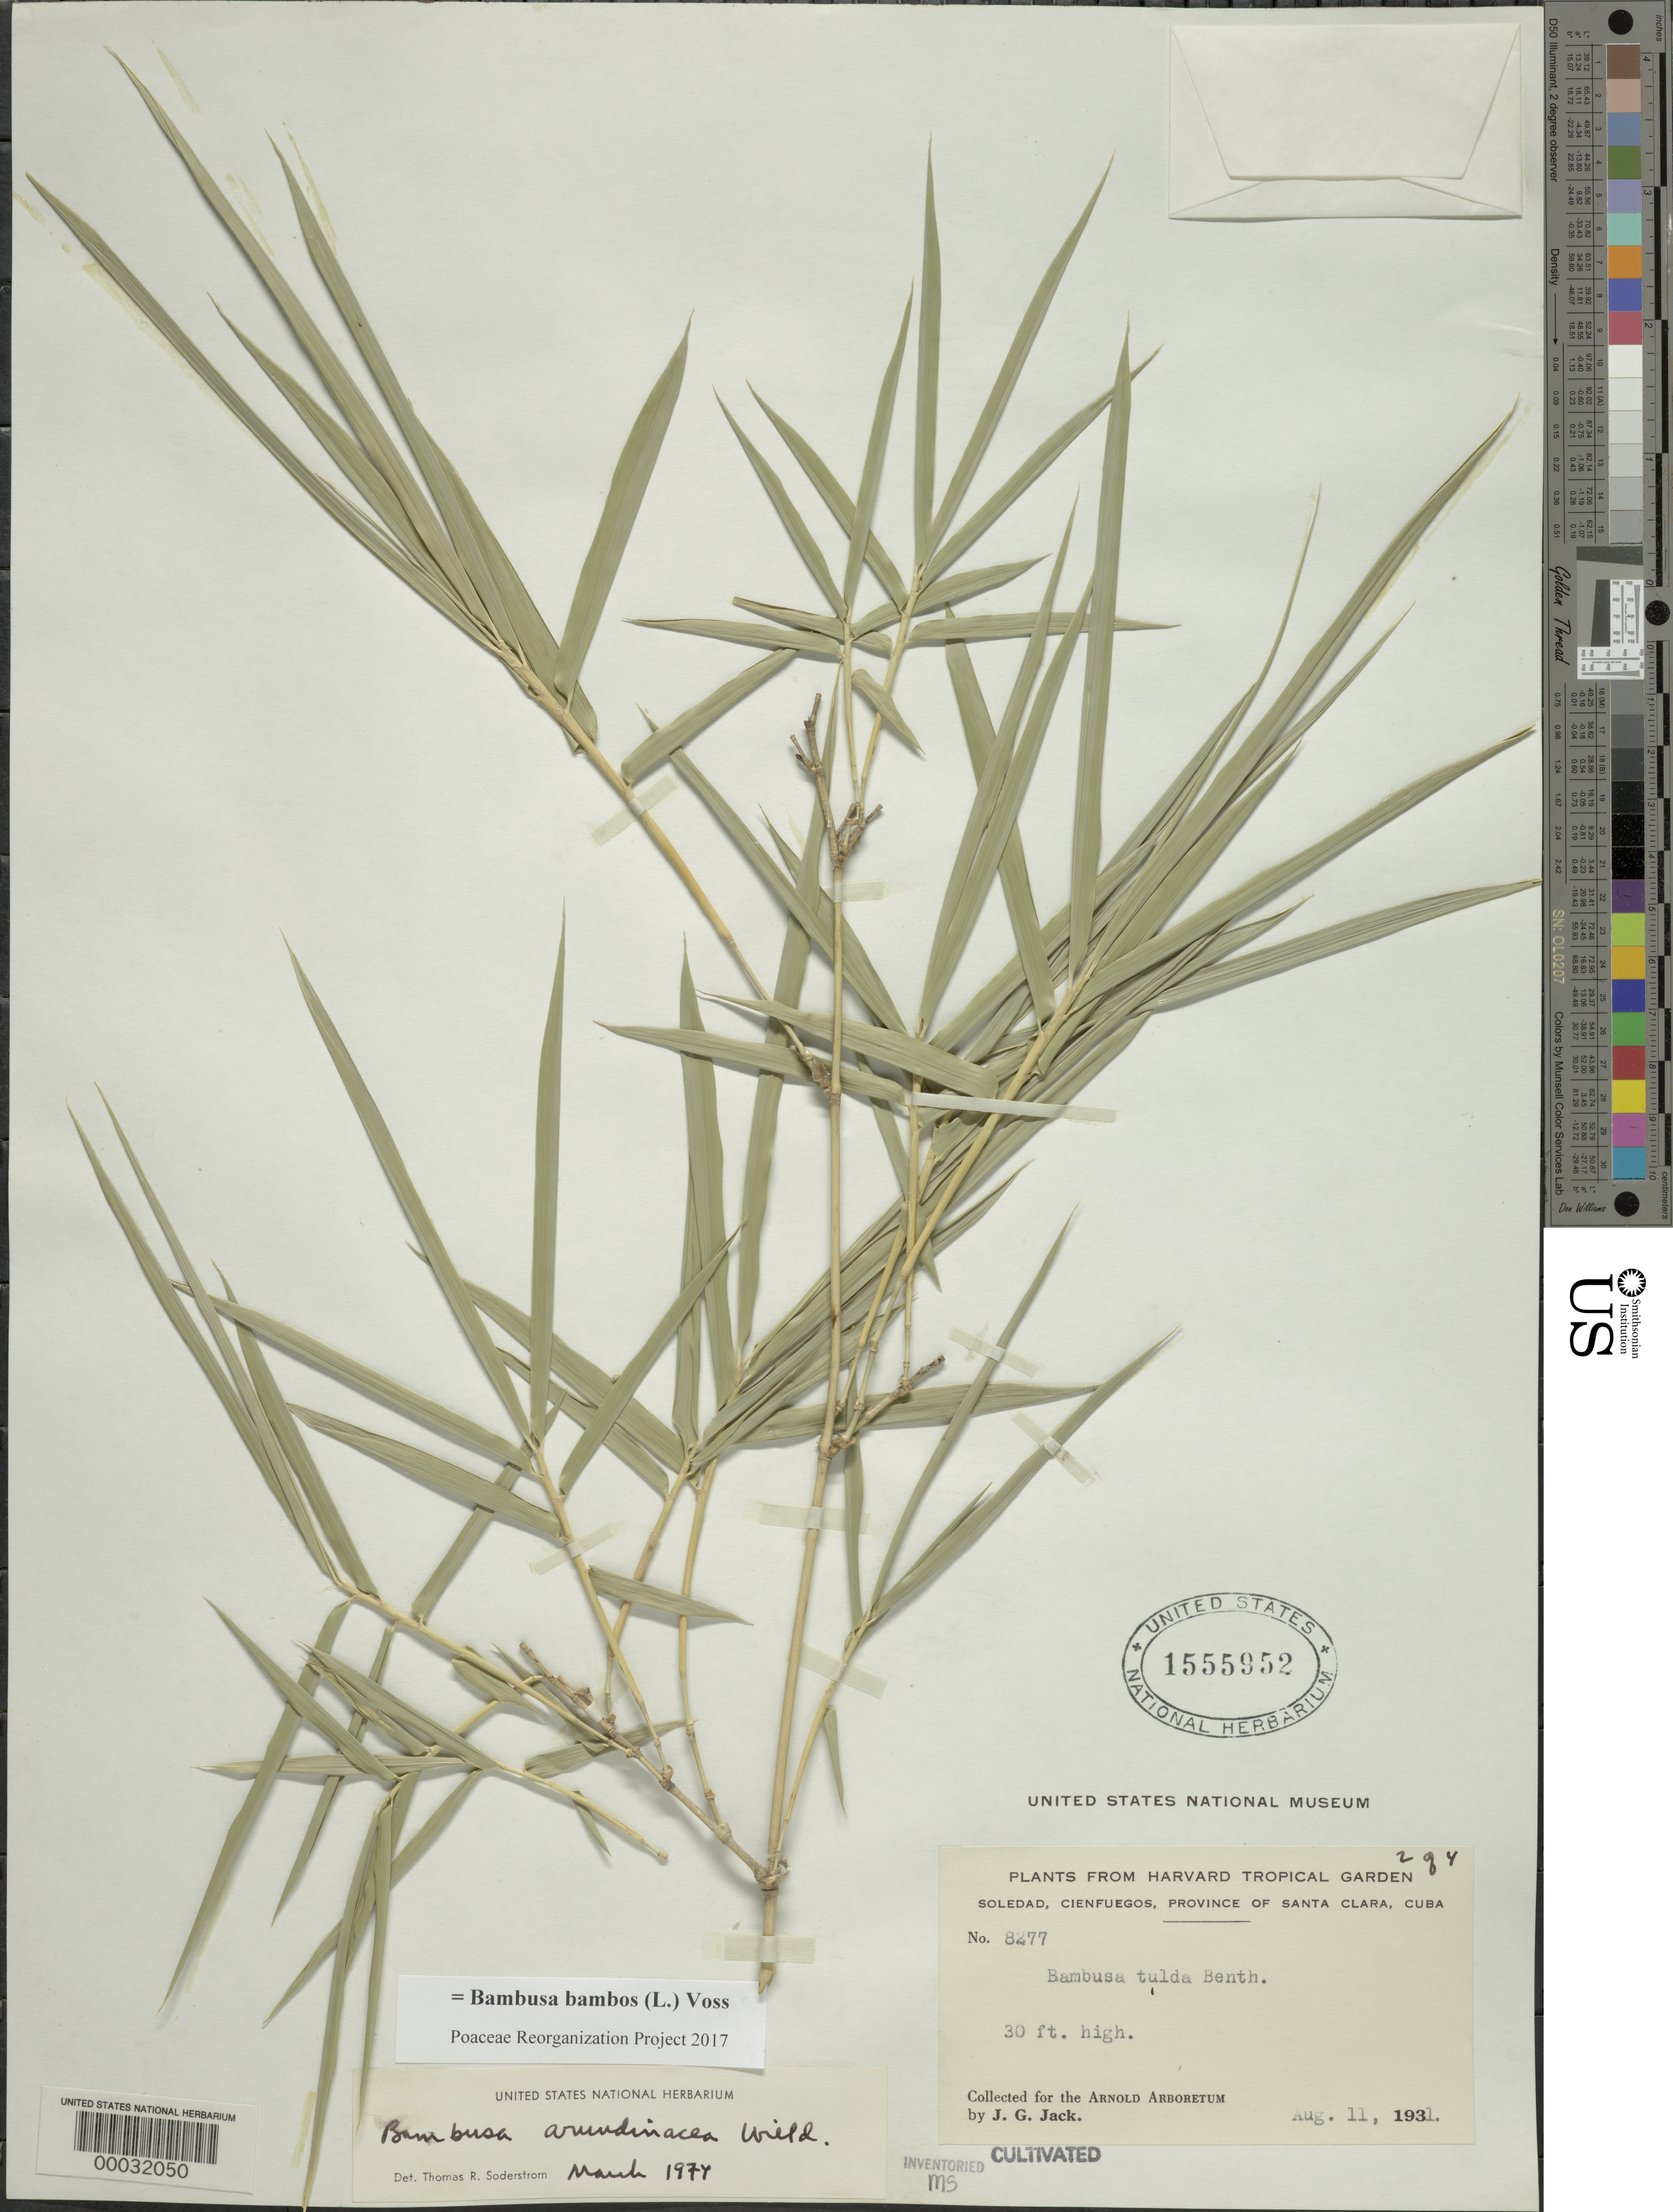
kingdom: Plantae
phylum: Tracheophyta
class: Liliopsida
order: Poales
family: Poaceae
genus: Bambusa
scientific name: Bambusa bambos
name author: (L.) Voss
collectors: J. G. Jack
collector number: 8277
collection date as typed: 11 Aug 1931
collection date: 1931-08-11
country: Cuba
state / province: Las Villas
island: Greater Antilles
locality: Soledad, cienfuegos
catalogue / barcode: US 1555952